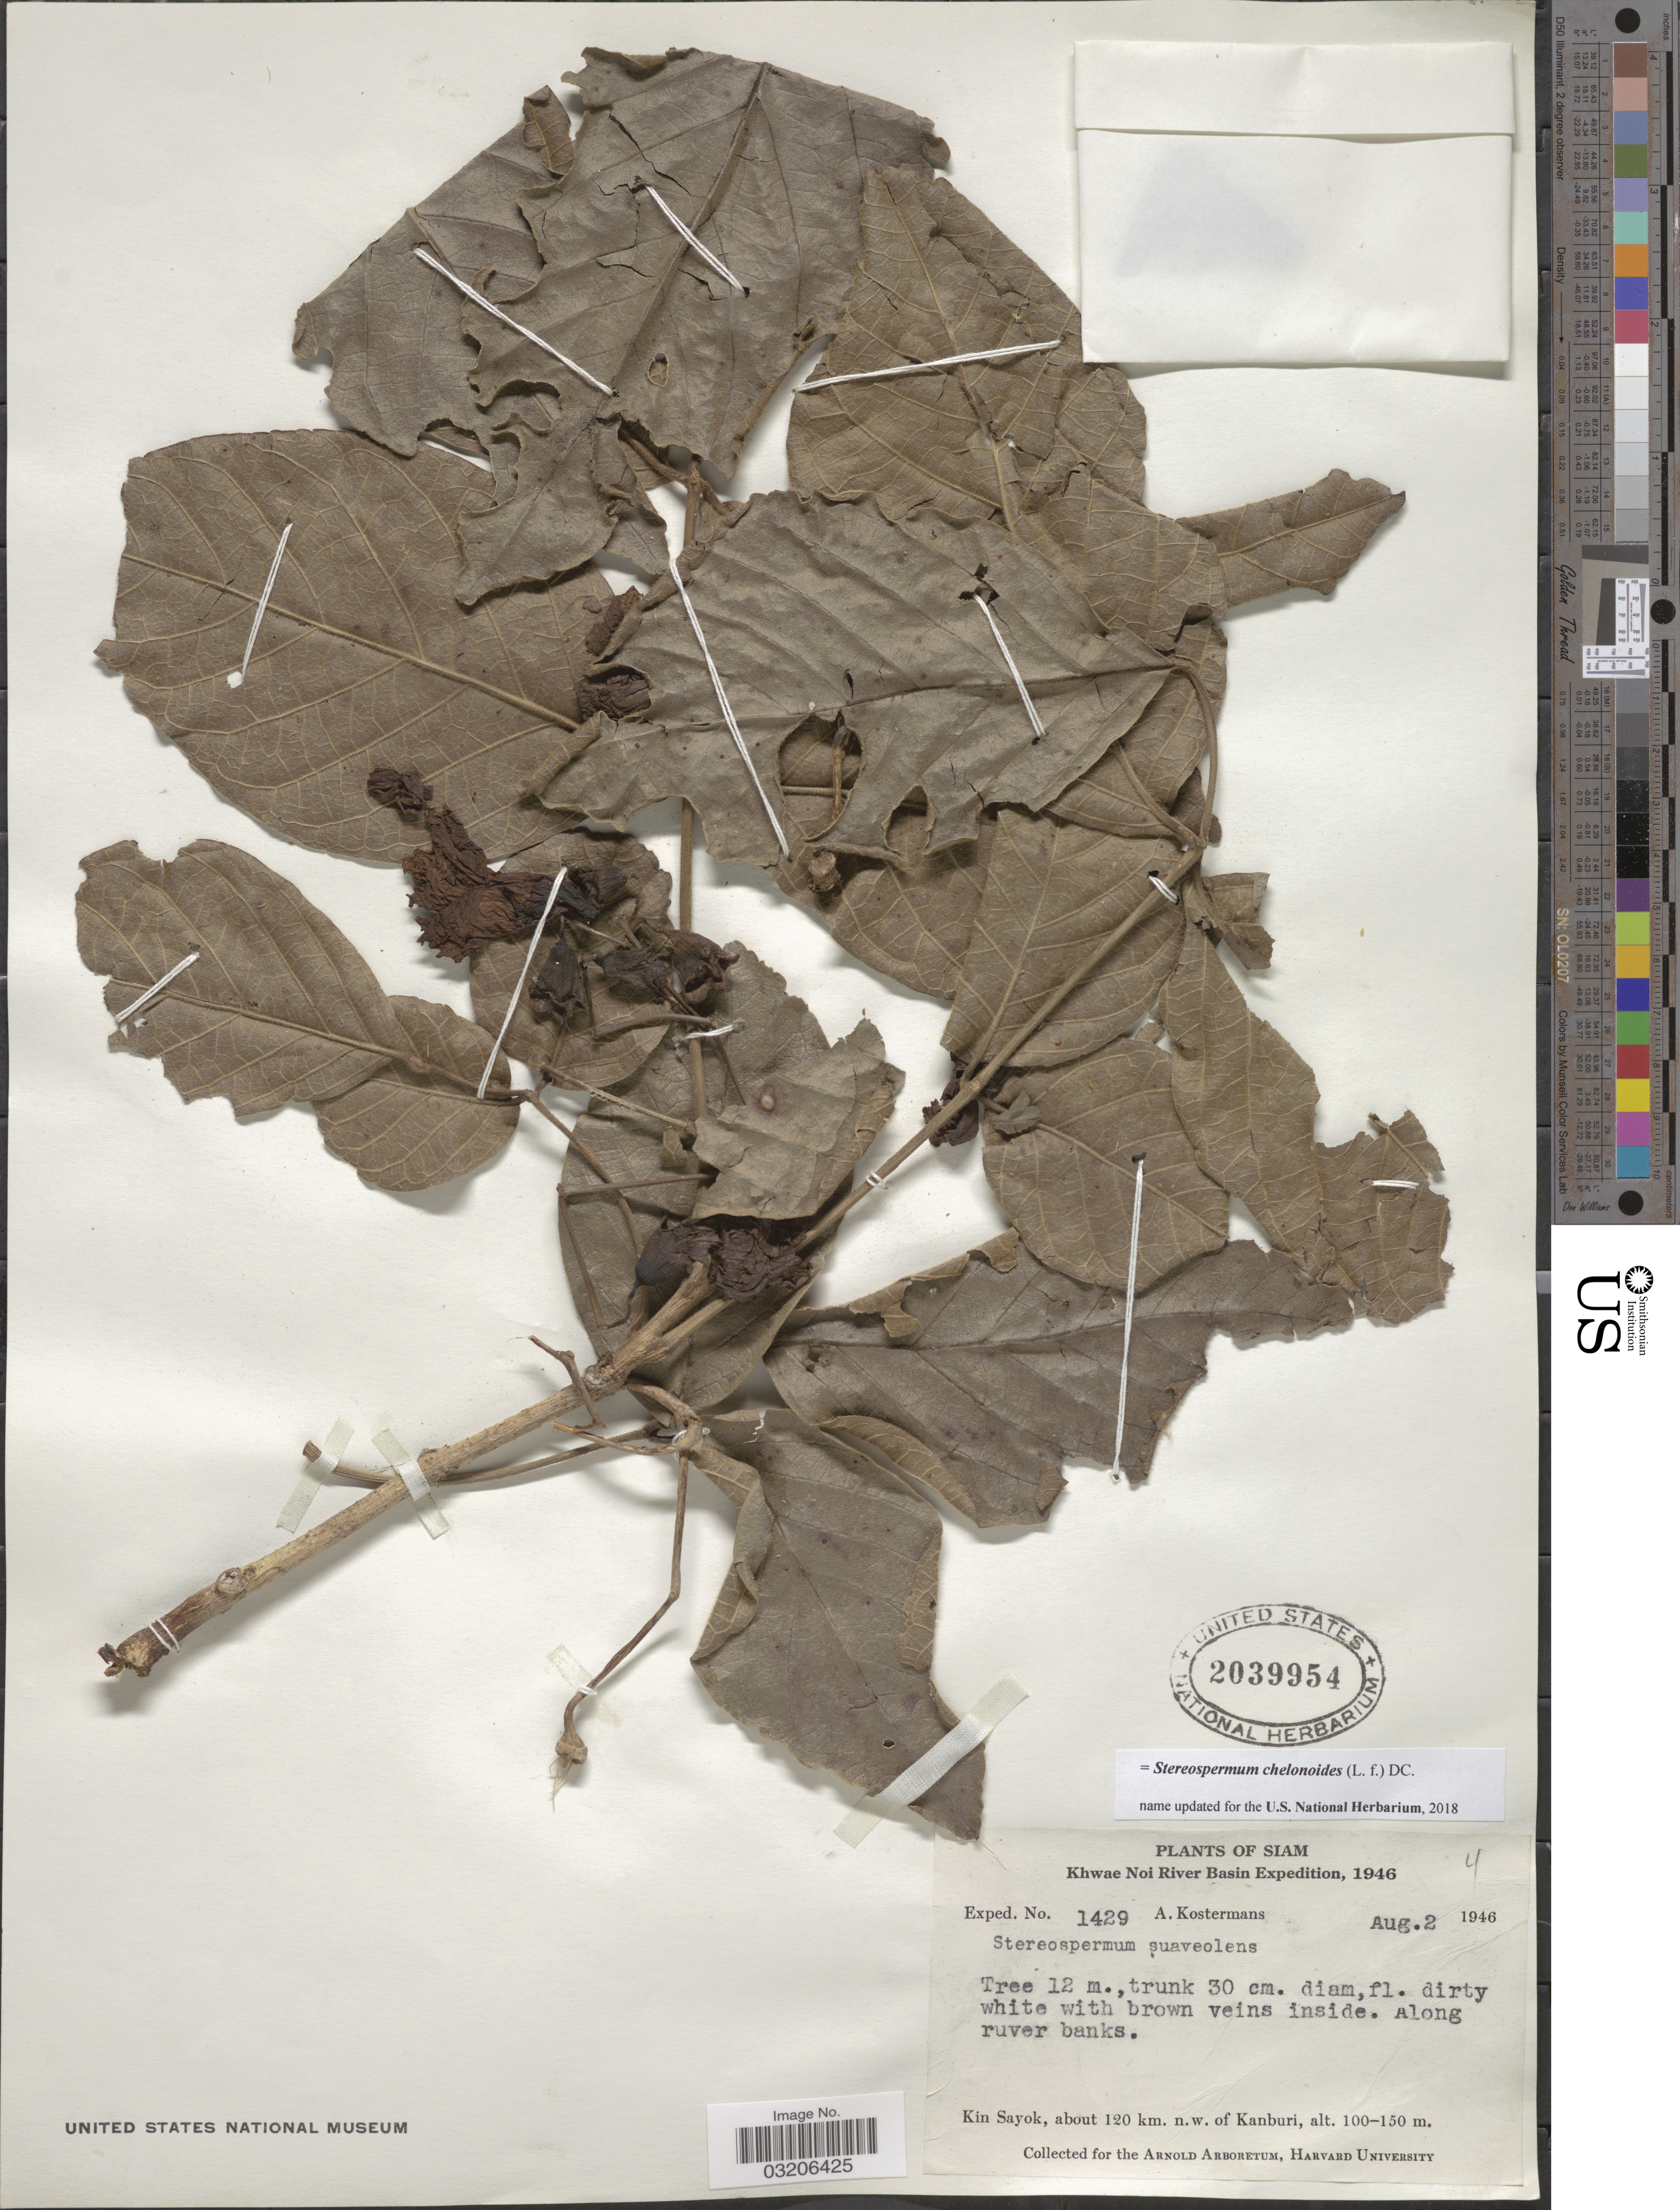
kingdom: Plantae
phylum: Tracheophyta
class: Magnoliopsida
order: Lamiales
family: Bignoniaceae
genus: Stereospermum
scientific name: Stereospermum chelonoides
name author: DC.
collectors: A. J. G. Kostermans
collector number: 1429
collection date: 1946-08-02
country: Thailand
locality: Siam. Khwae Noi River Basin. Along river banks. Kin Sayok, about 12 km. n.w. of Kanburi.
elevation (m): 100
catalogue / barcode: US 2039954